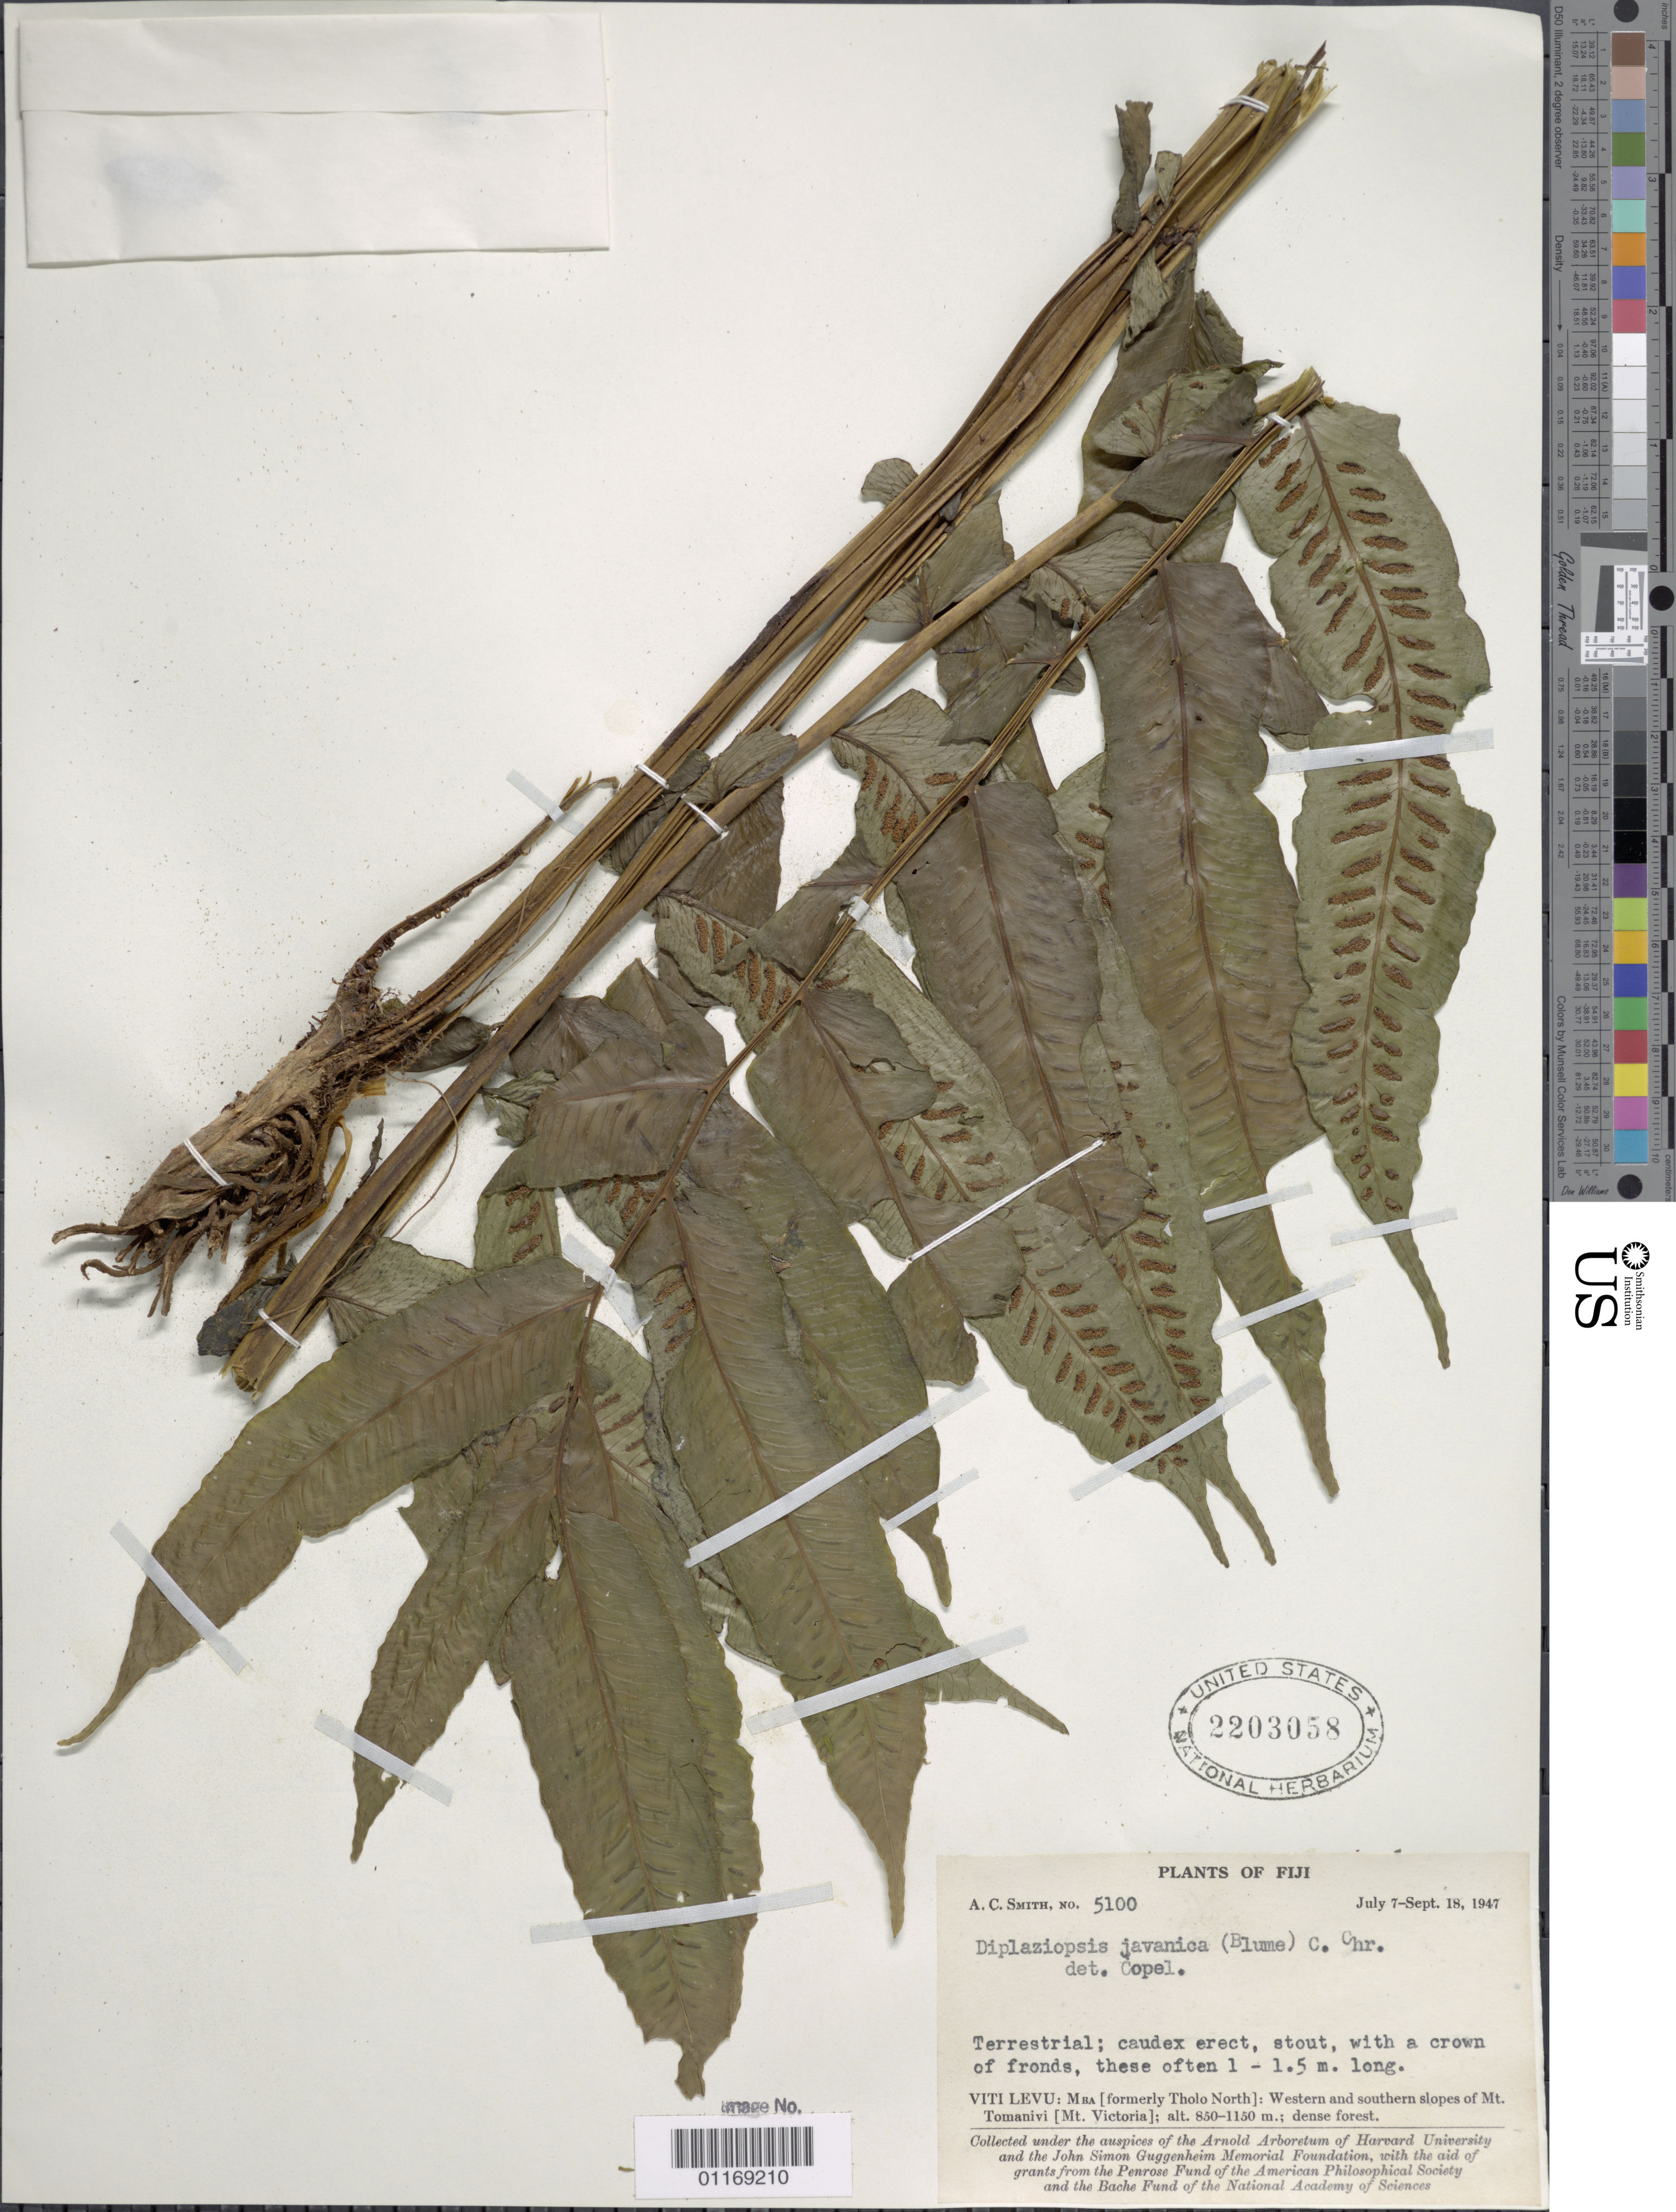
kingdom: Plantae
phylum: Tracheophyta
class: Polypodiopsida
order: Polypodiales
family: Diplaziopsidaceae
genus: Diplaziopsis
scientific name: Diplaziopsis javanica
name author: (Blume) C. Chr.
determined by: Copeland, E. B.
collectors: A. C. Smith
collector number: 5100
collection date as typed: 07 Jul 1947 to 18 Sep 1947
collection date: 1947-07-07/1947-09-18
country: Fiji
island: Viti Levu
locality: Viti Levu: Mba (formerly Tholo North): Western and southern slopes of Mt. Tomanivi (Mt. Victoria).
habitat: Dense forest.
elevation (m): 850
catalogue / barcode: US 2203058